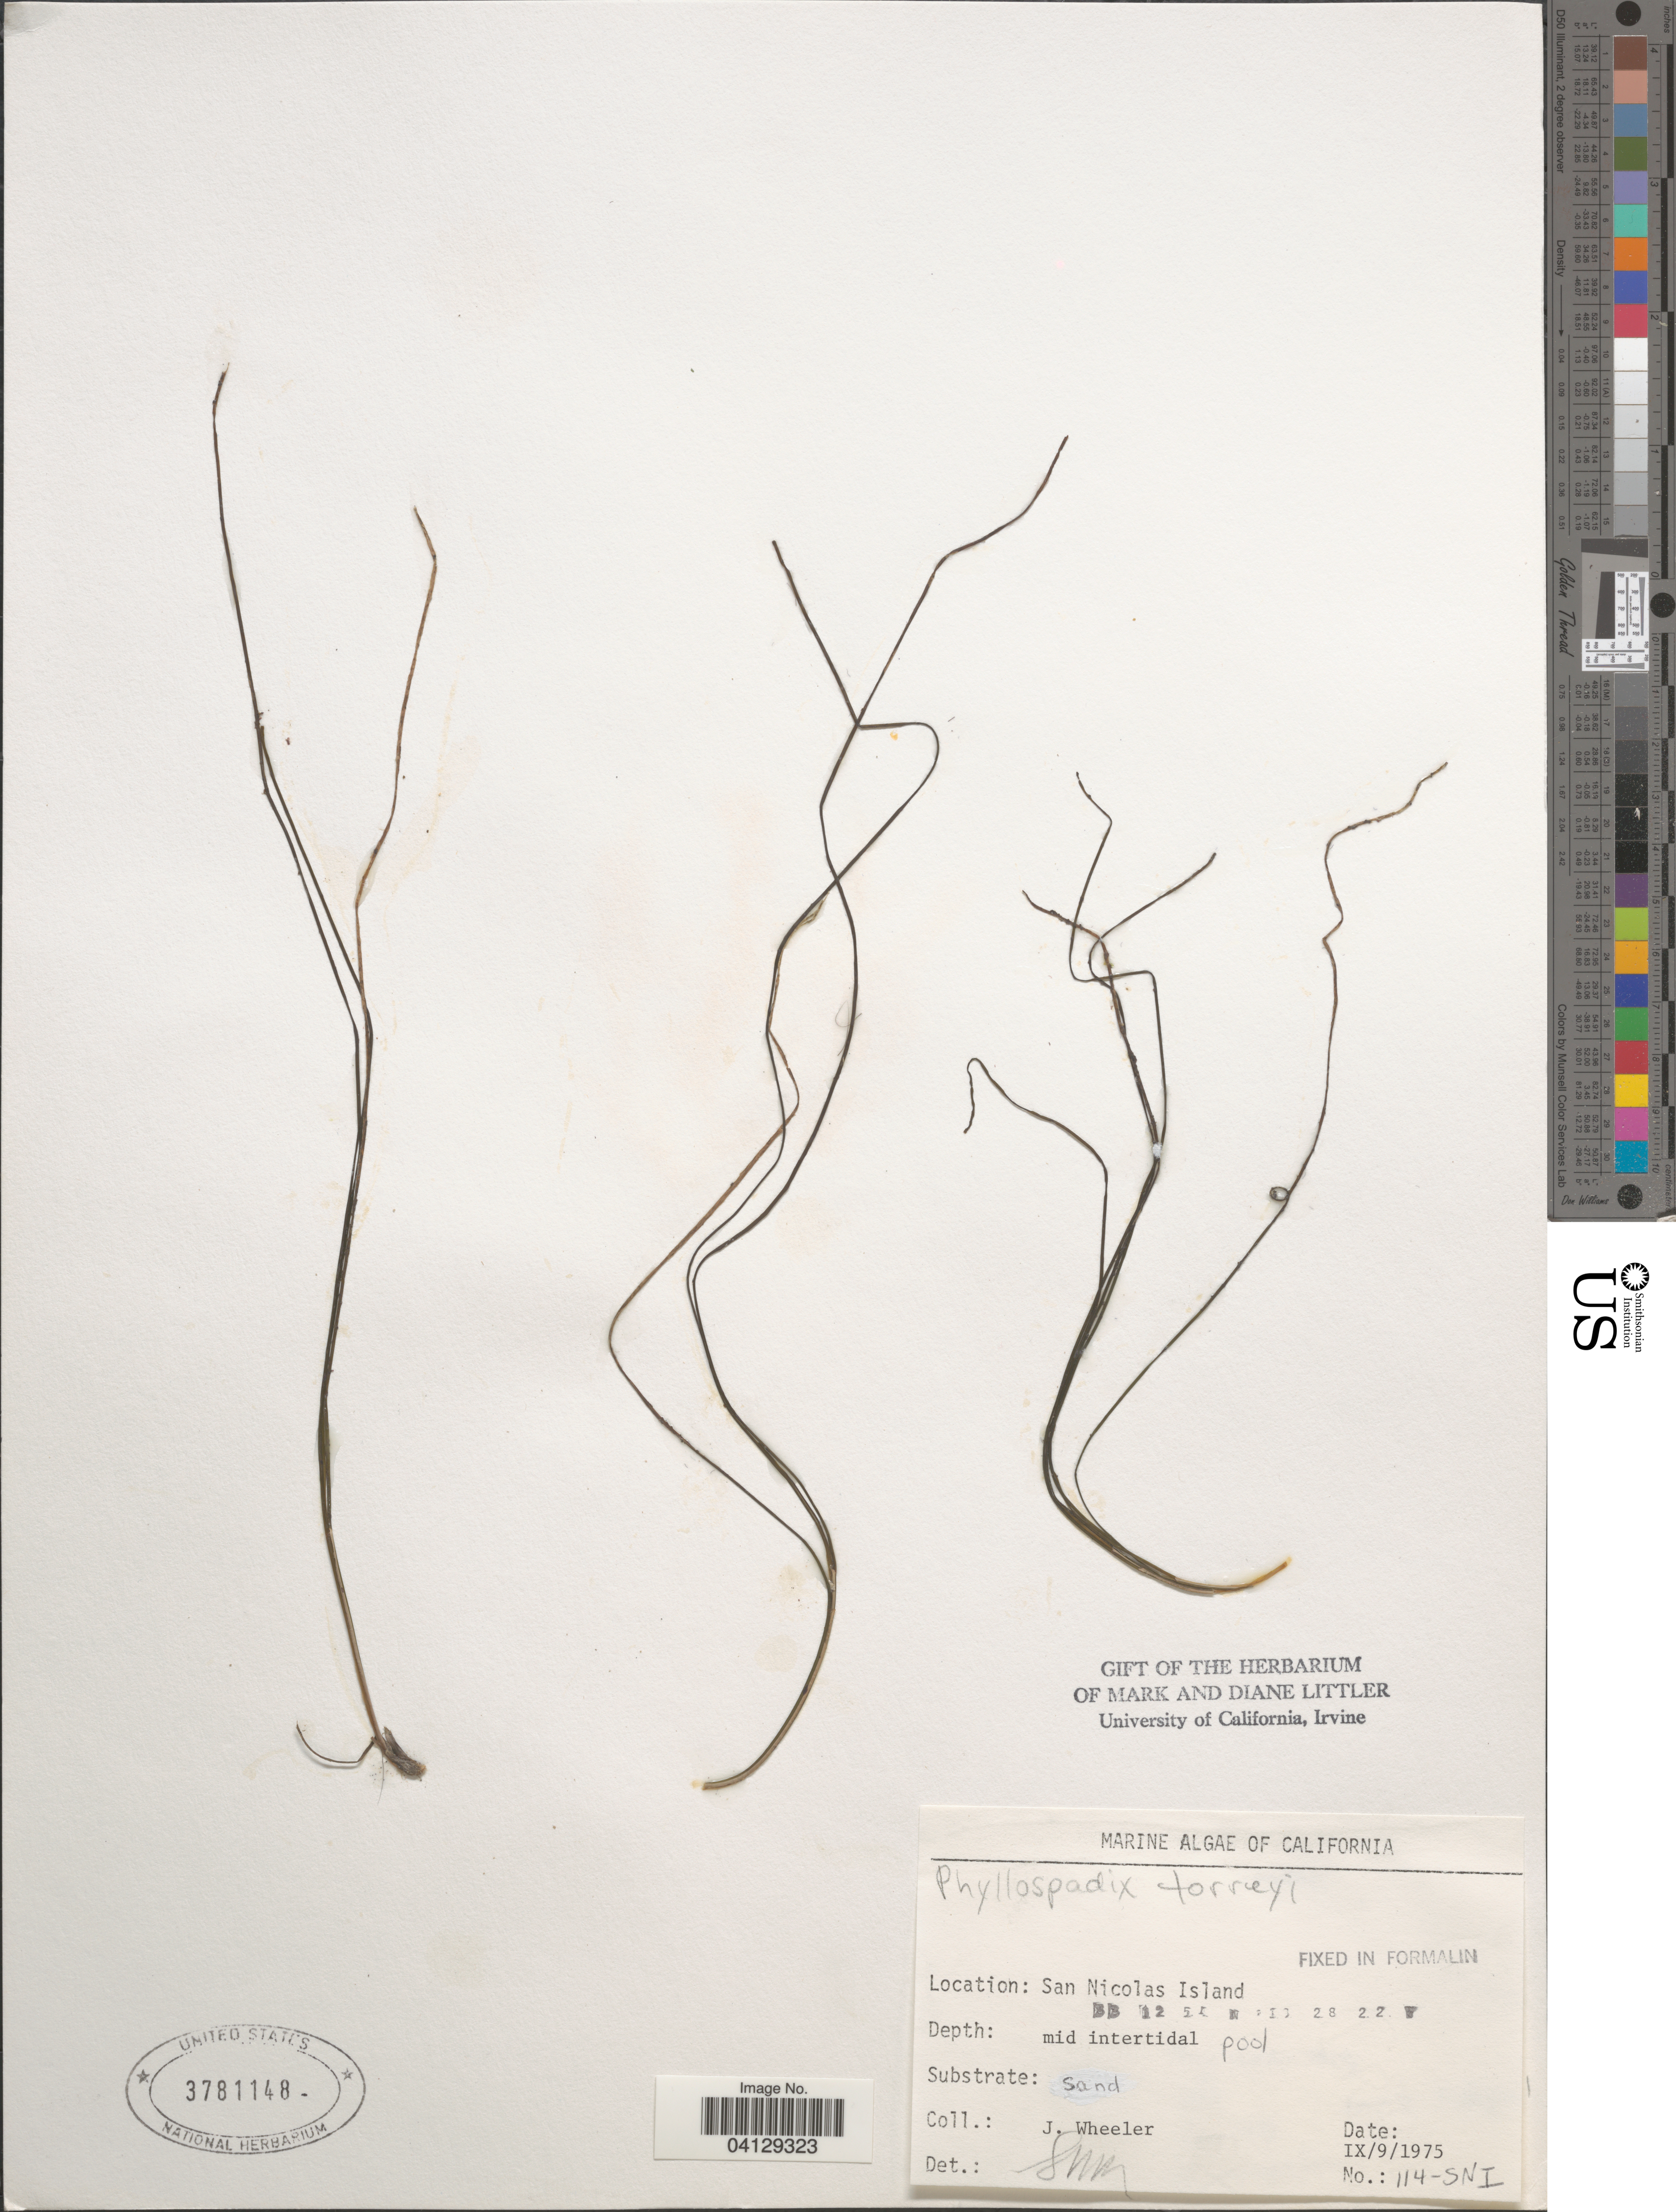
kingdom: Plantae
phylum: Tracheophyta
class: Liliopsida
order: Alismatales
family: Zosteraceae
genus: Phyllospadix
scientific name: Phyllospadix torreyi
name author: S. Watson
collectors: J. Wheeler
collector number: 114-SNI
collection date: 1975-09-09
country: United States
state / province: California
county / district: Ventura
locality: San Nicolas Island.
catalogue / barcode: US 3781148